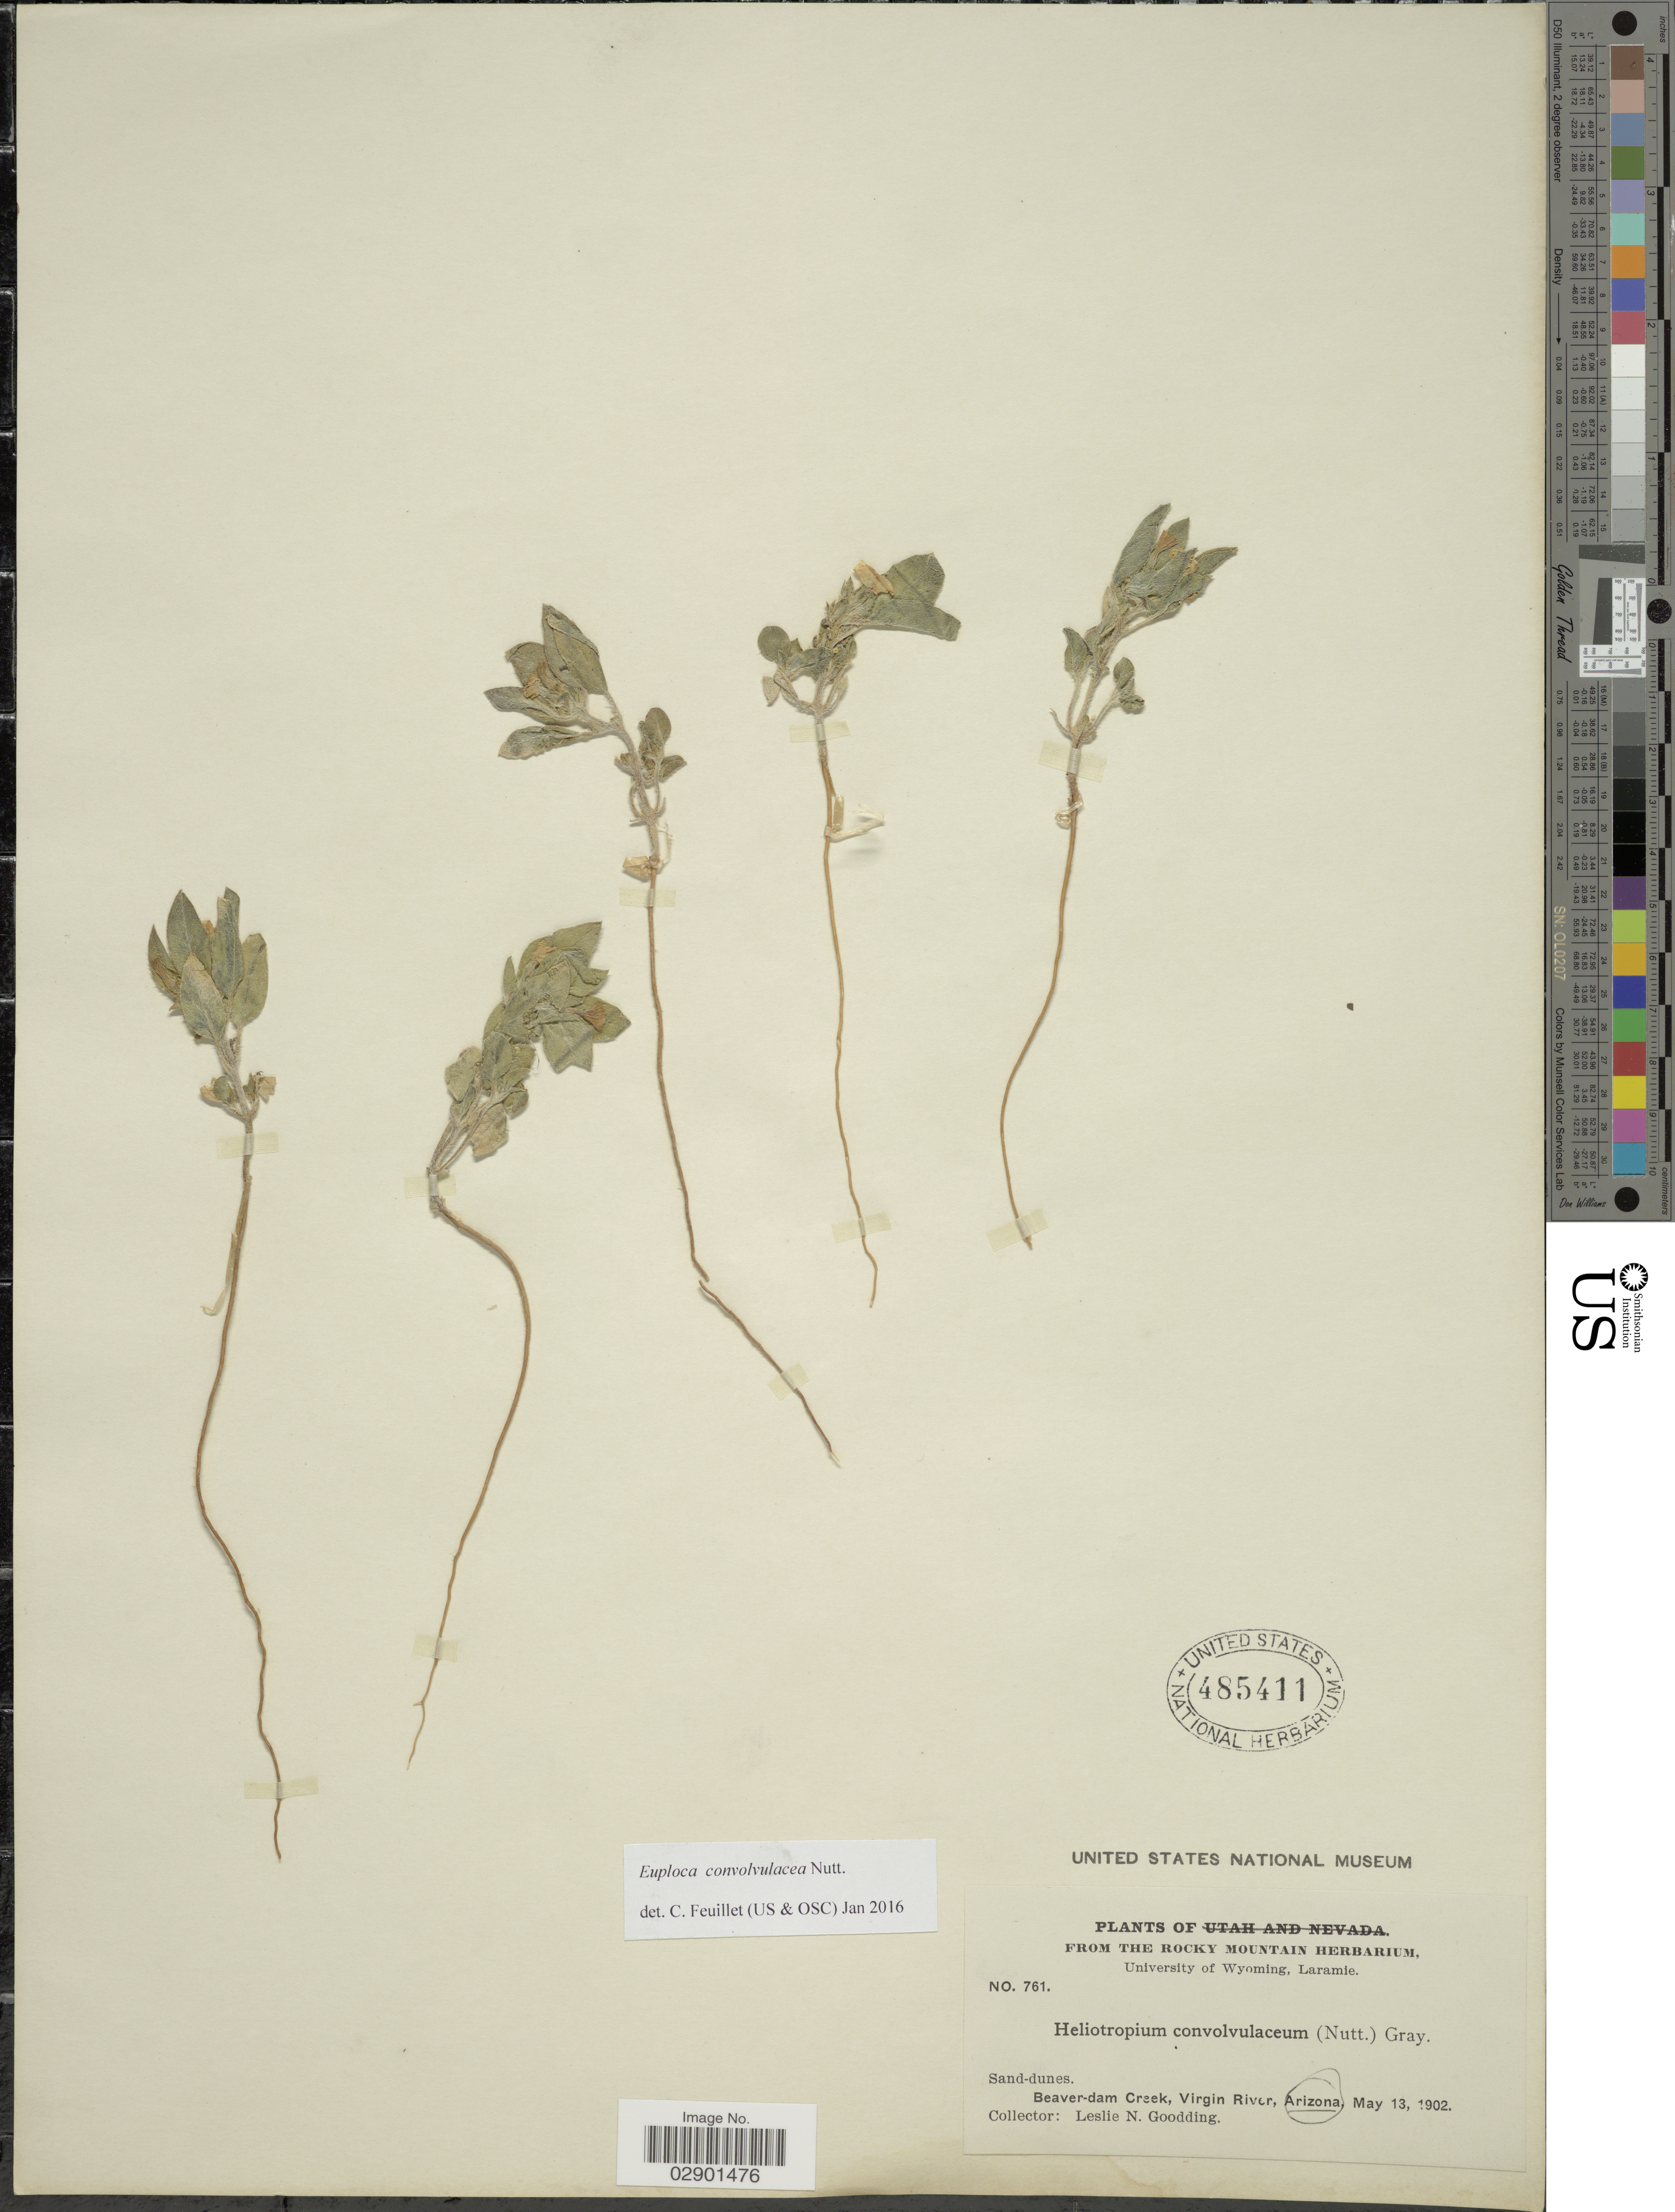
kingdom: Plantae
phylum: Tracheophyta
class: Magnoliopsida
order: Boraginales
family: Heliotropiaceae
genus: Euploca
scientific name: Euploca convolvulacea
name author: Nutt.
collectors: L. N. Goodding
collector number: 761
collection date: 1902-05-13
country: United States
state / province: Arizona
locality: Sand-dunes. Beaver-dam Creek, Virgin River.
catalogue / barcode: US 485411